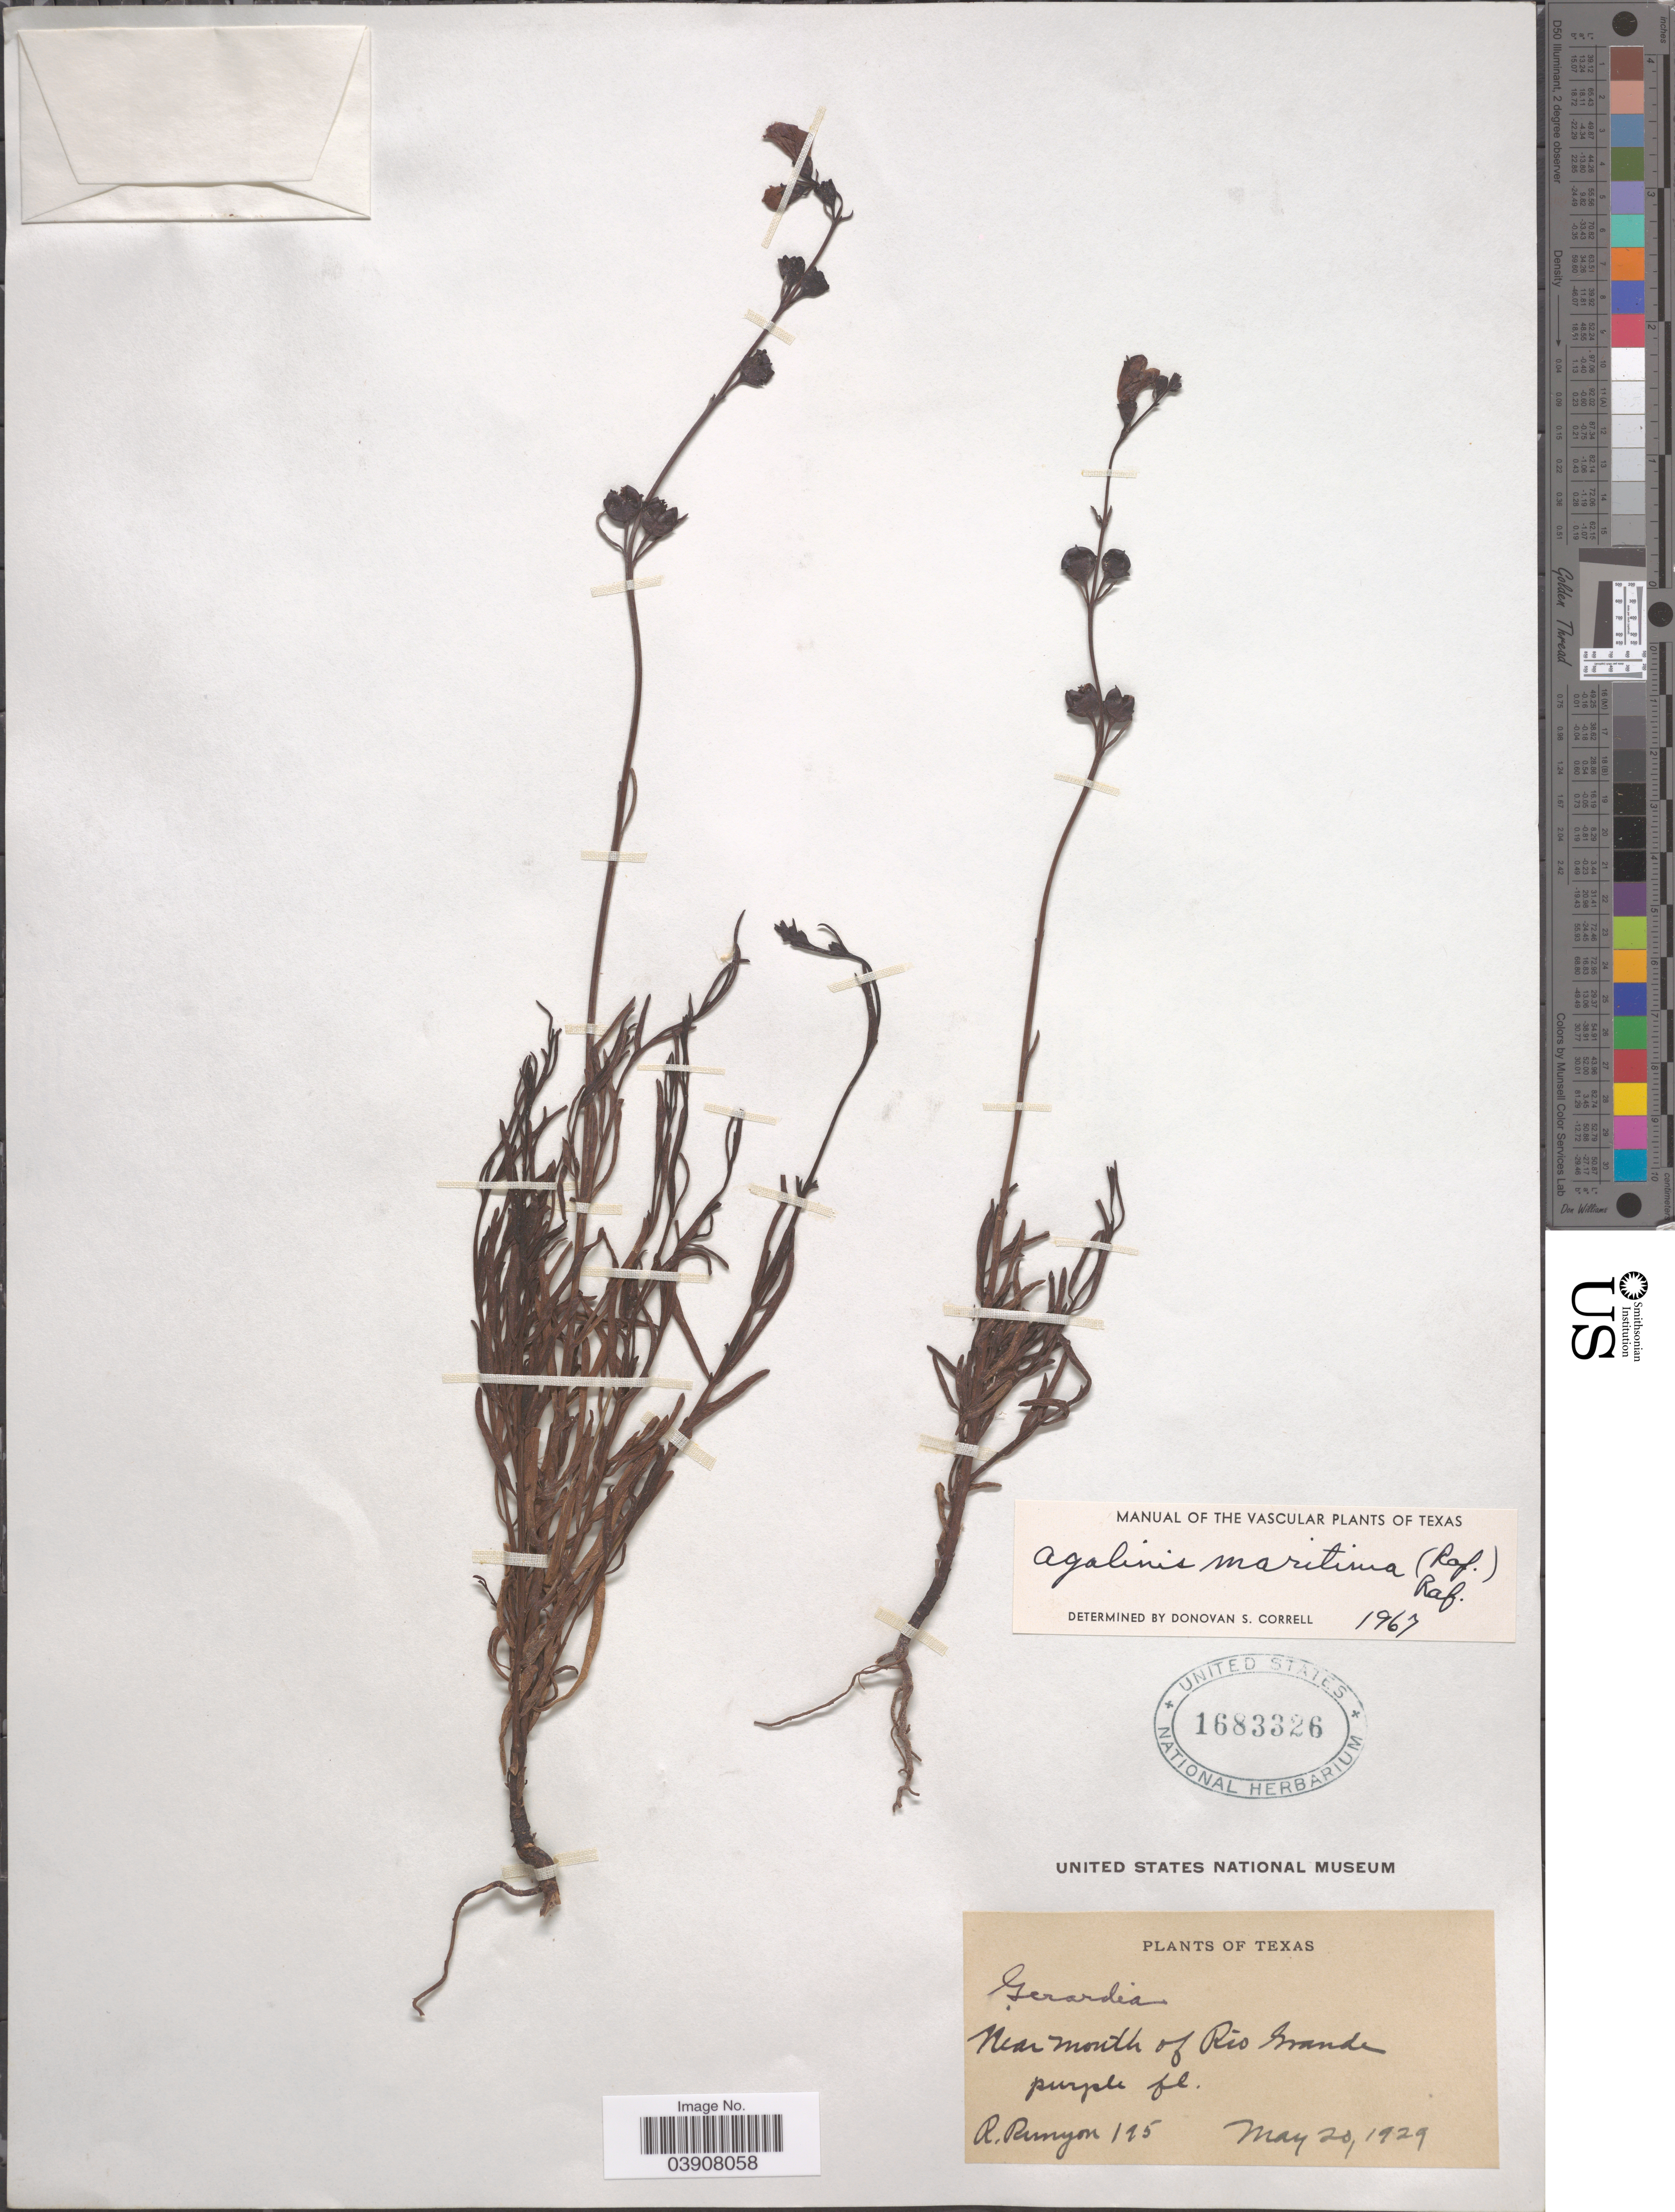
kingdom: Plantae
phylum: Tracheophyta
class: Magnoliopsida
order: Lamiales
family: Orobanchaceae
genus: Agalinis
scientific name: Agalinis maritima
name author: (Raf.) Raf.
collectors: R. Runyon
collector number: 125*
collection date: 1929-05-20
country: United States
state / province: Texas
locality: Near mouth of Rio Grande.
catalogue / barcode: US 1683326